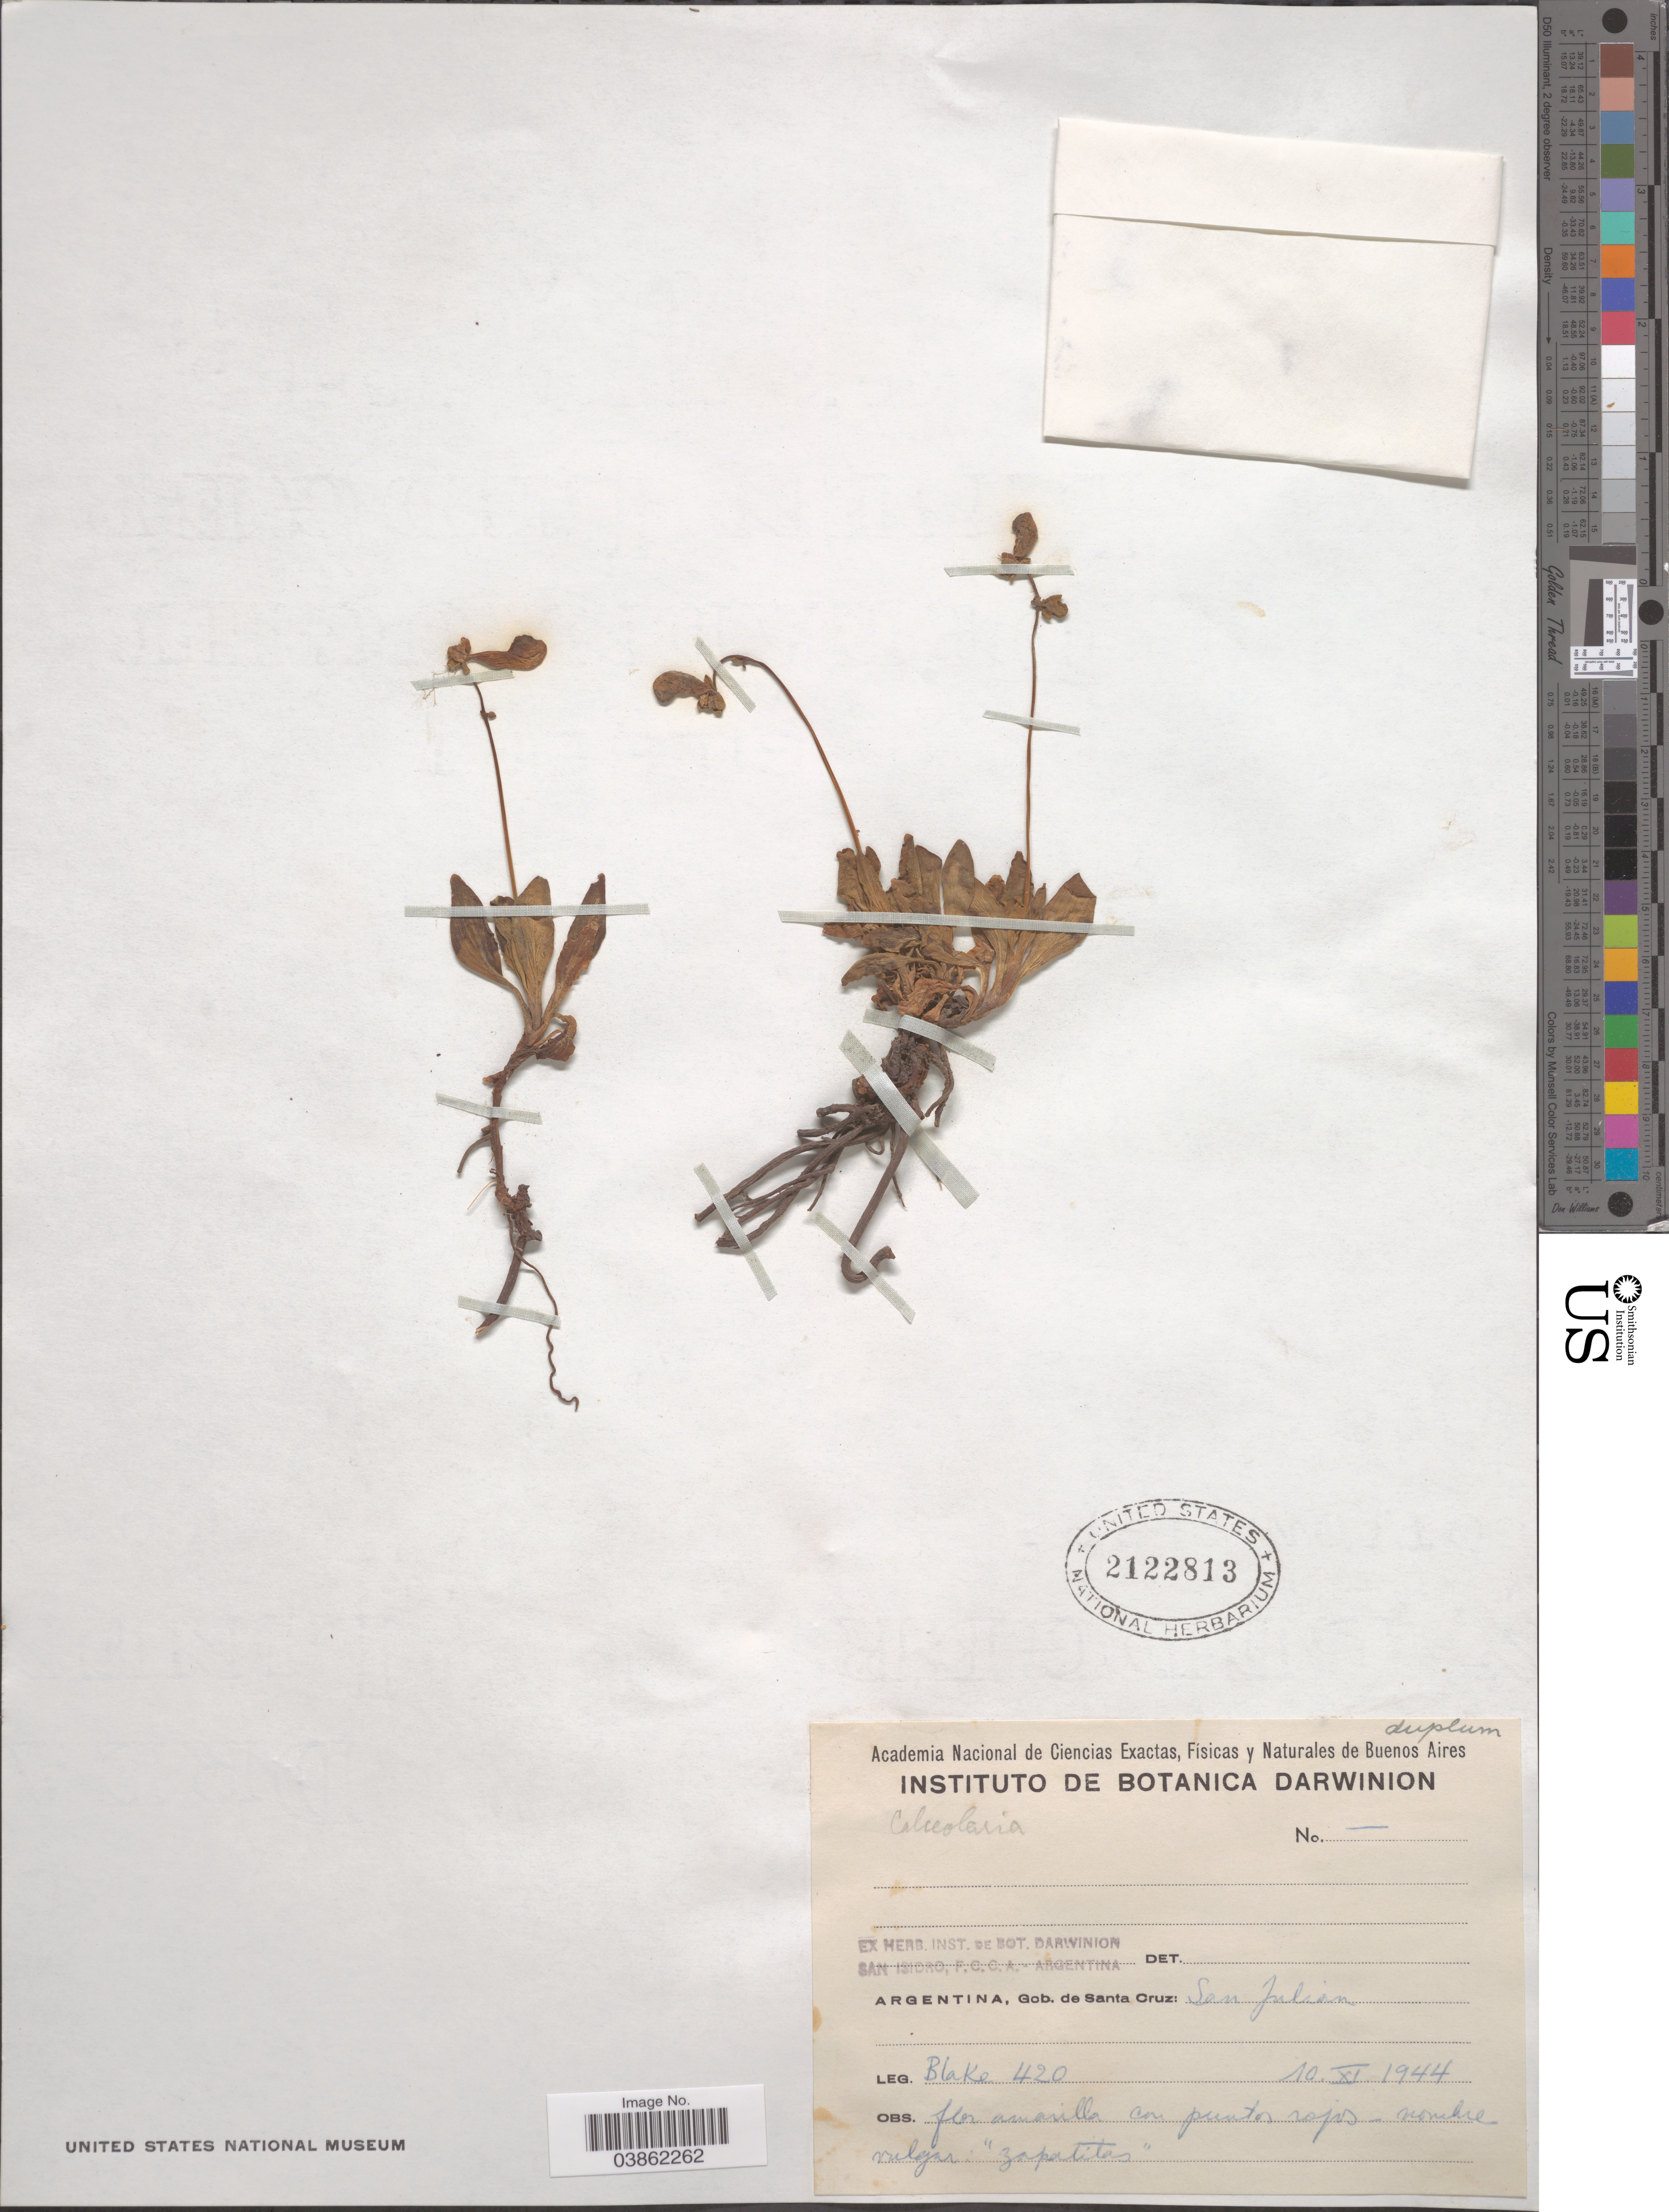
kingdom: Plantae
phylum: Tracheophyta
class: Magnoliopsida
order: Lamiales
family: Calceolariaceae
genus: Calceolaria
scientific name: Calceolaria sp.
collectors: -- Blake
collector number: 420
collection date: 1944-11-10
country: Argentina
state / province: Santa Cruz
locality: Gob. de Santa Cruz: San Julian.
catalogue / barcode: US 2122813